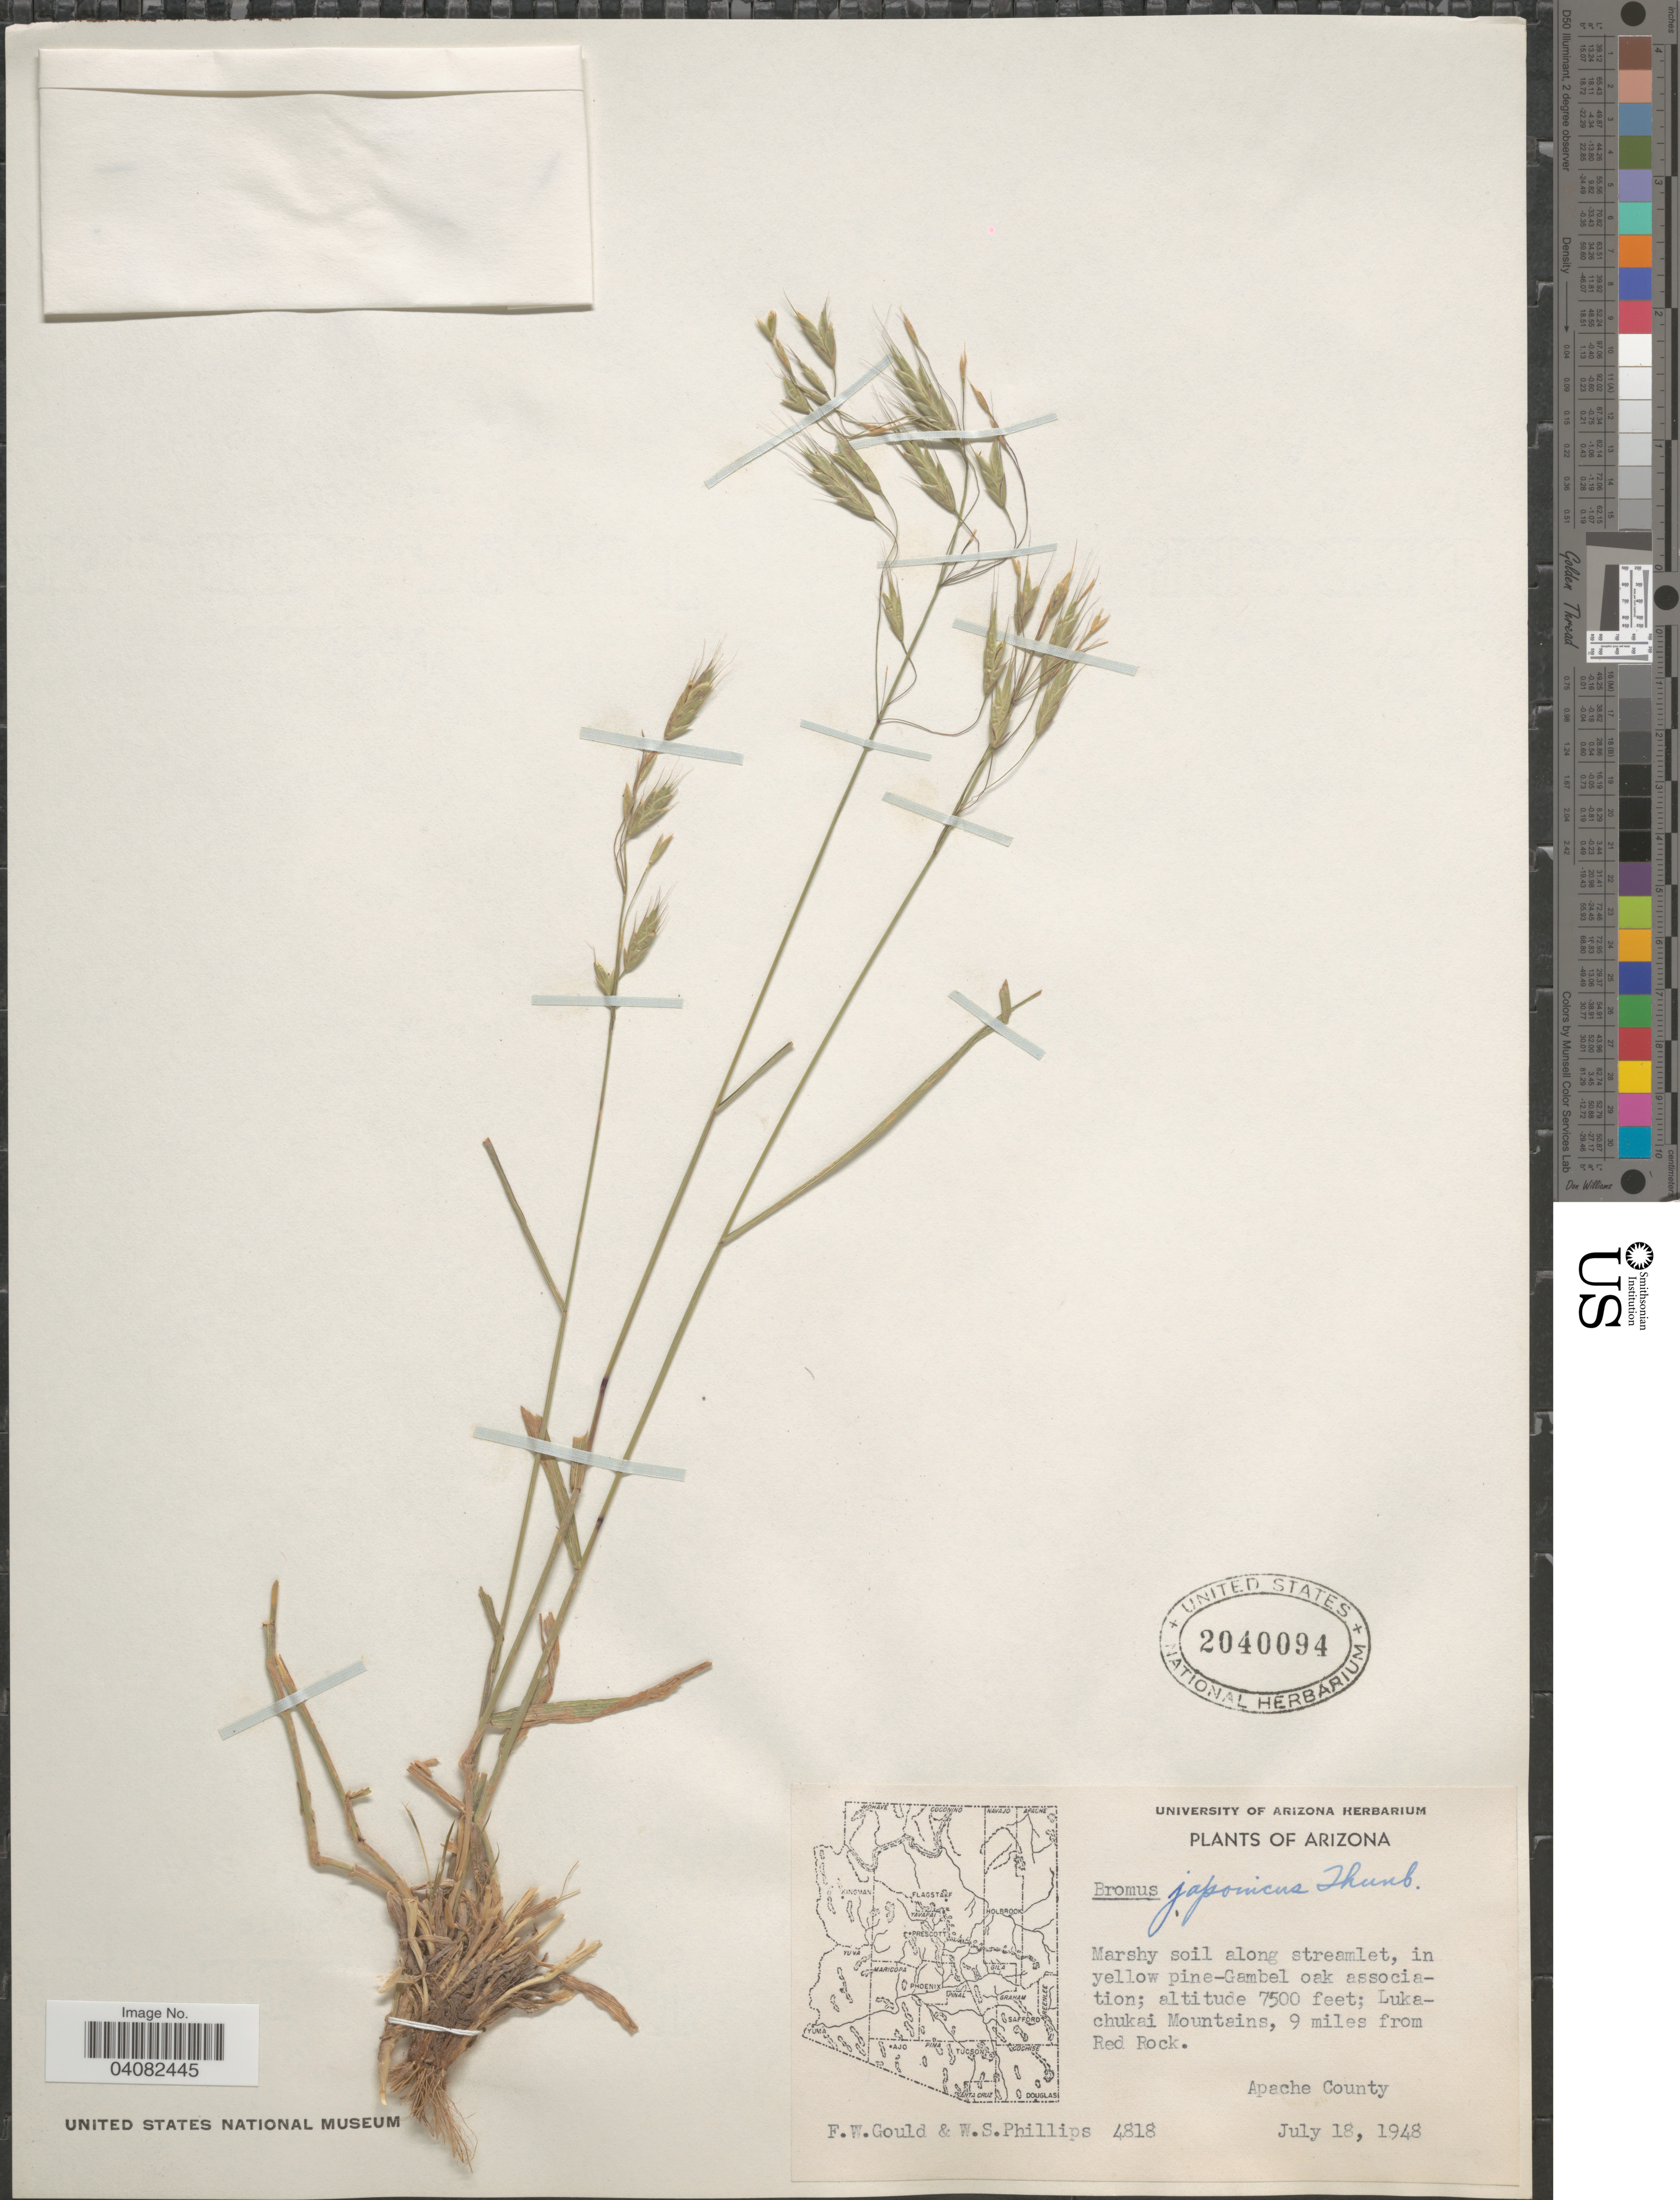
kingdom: Plantae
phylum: Tracheophyta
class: Liliopsida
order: Poales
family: Poaceae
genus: Bromus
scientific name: Bromus japonicus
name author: Houtt.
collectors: F. W. Gould & W. S. Phillips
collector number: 4818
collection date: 1948-07-18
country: United States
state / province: Arizona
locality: Lukachukai Mountains, 9 miles from Red Rock. Apache County.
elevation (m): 2286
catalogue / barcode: US 2040094